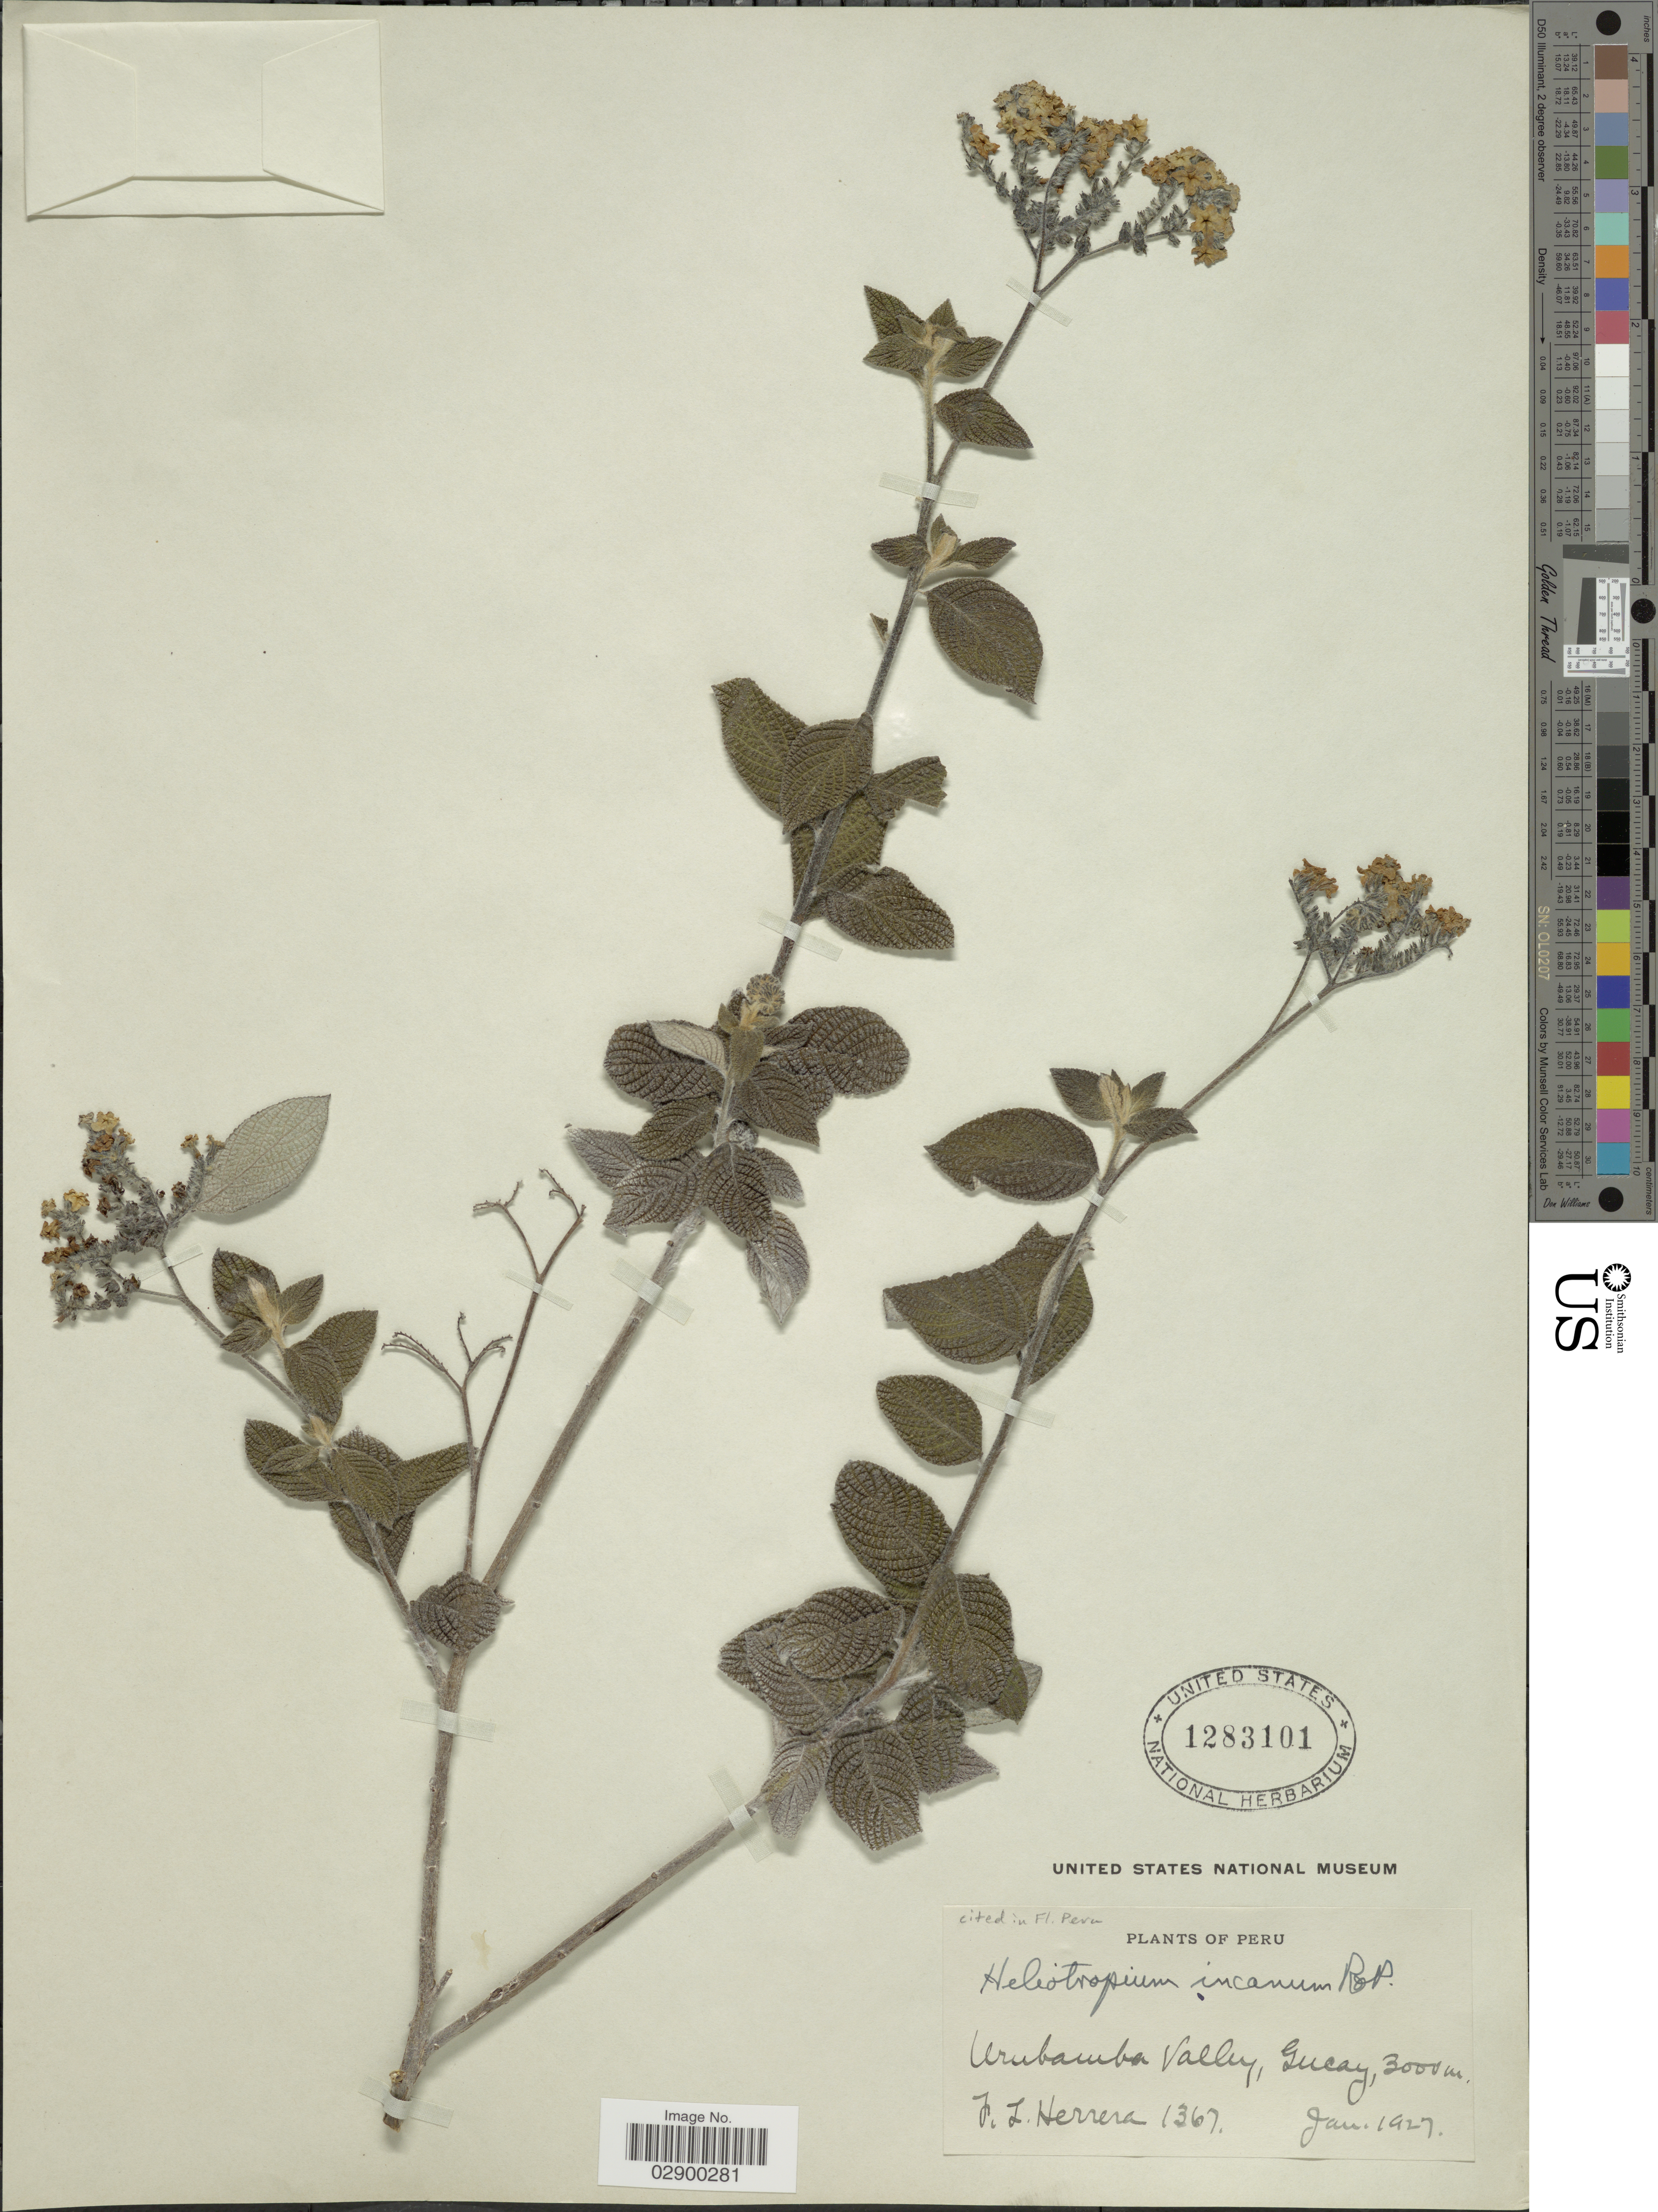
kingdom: Plantae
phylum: Tracheophyta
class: Magnoliopsida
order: Boraginales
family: Heliotropiaceae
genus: Heliotropium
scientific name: Heliotropium incanum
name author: Ruiz & Pav.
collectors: F. L. Herrera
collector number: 1367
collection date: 1927-01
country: Peru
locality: Urubamba Valley, Gucay.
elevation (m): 3000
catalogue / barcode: US 1283101